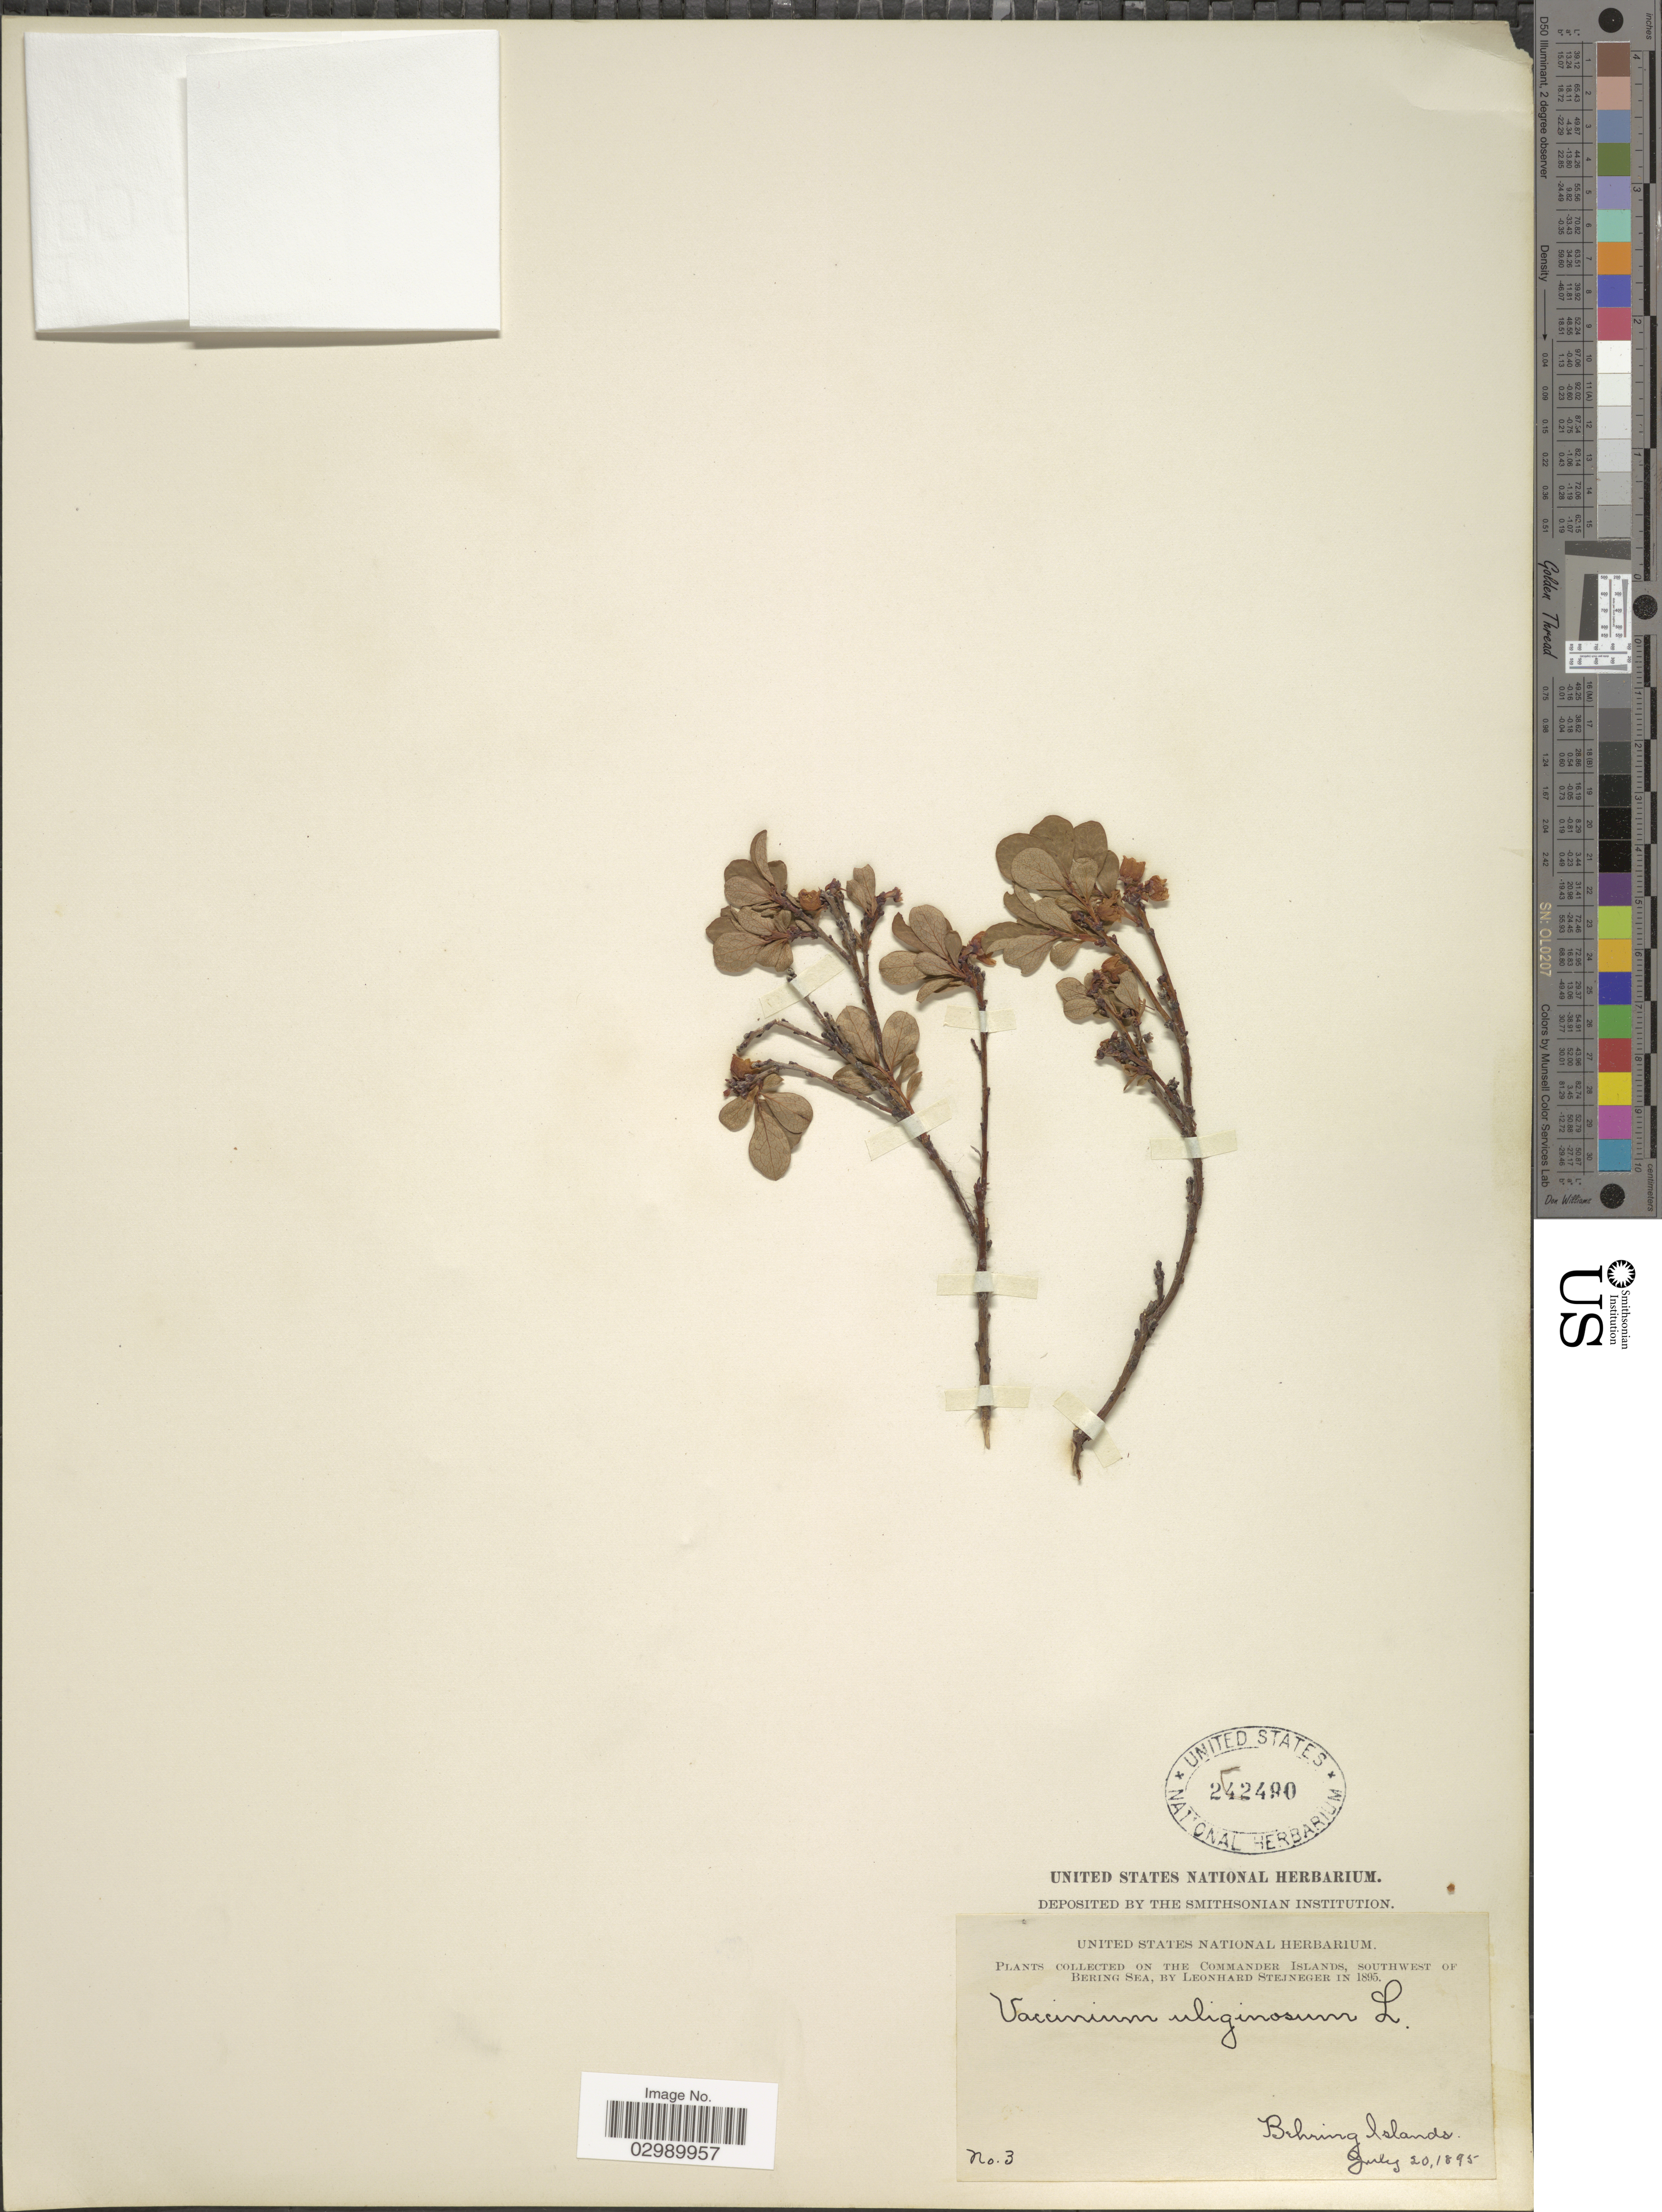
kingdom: Plantae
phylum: Tracheophyta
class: Magnoliopsida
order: Ericales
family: Ericaceae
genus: Vaccinium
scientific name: Vaccinium uliginosum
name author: L.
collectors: L. Stejneger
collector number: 3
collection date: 1895-07-20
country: Russian Federation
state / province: Kamchatka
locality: On The Commander Islands, Southwest of Bering Sea, Behring Islands.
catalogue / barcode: US 242490